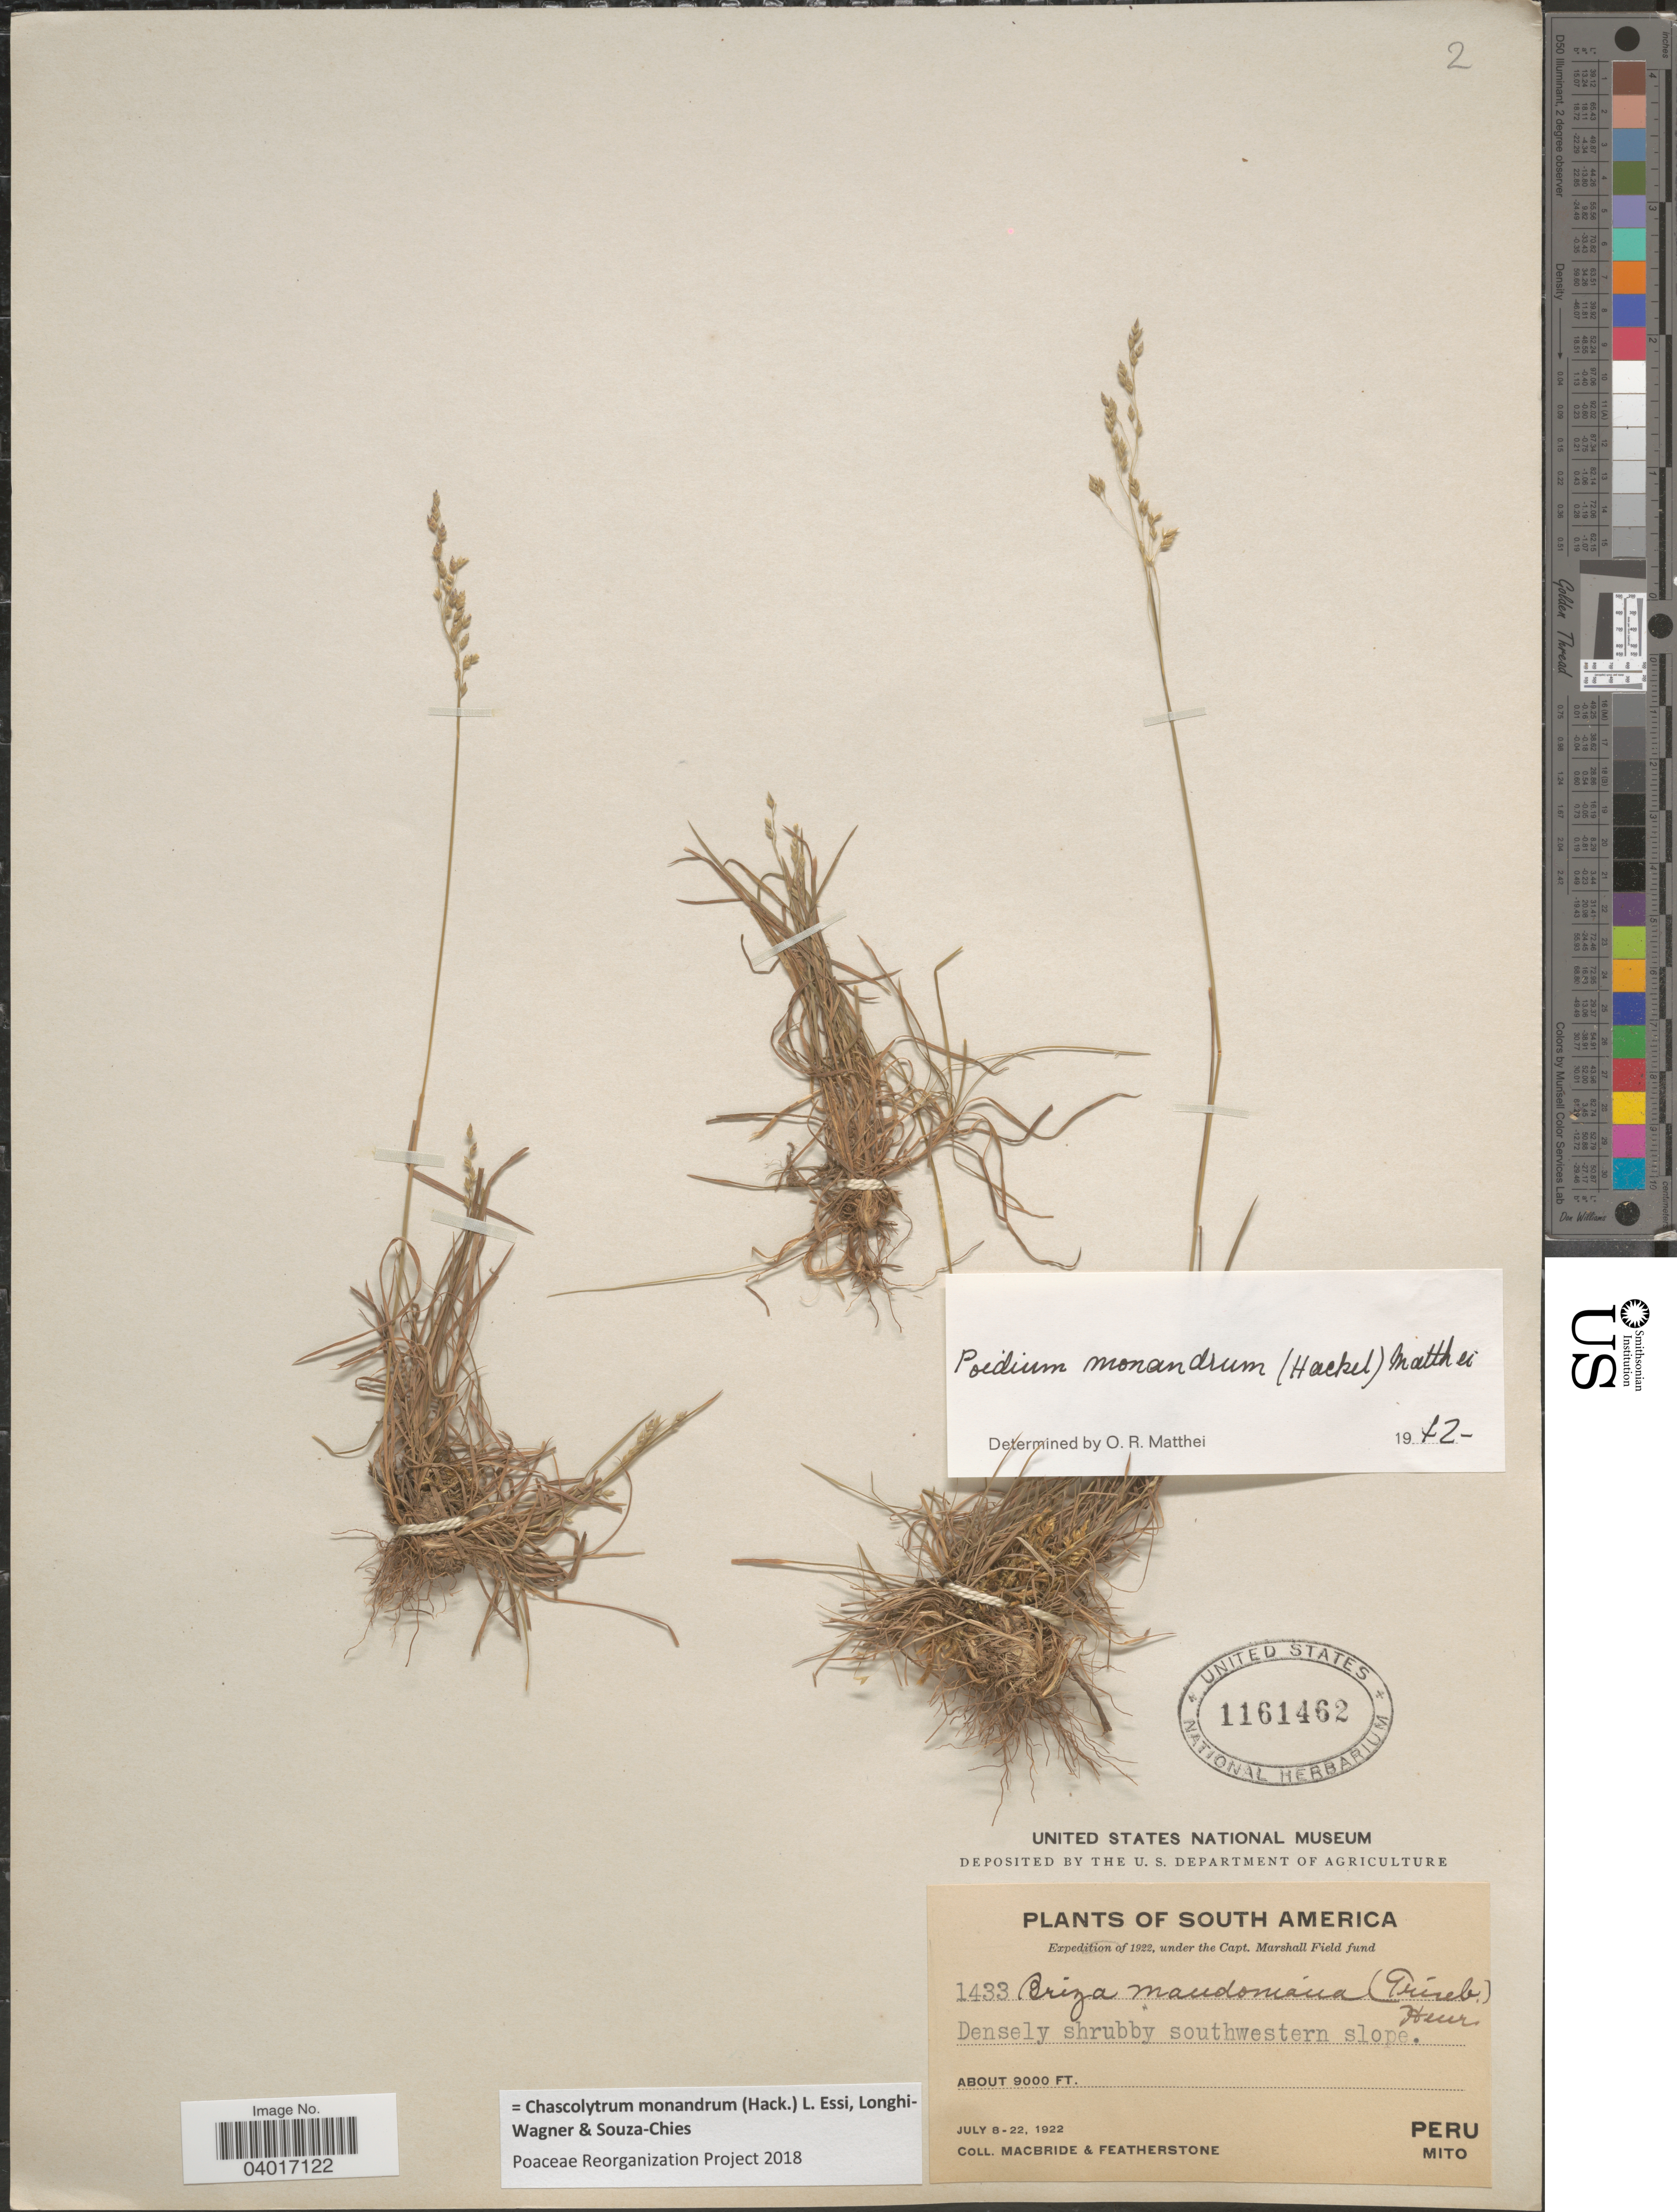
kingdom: Plantae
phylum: Tracheophyta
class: Liliopsida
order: Poales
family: Poaceae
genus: Chascolytrum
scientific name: Chascolytrum monandrum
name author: (Hack.) L. Essi et al.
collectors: Macbride, -- & -. Featherstone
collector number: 1433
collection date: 1922-07-08/1922-07-22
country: Peru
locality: Southwestern slope. Mito.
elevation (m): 2743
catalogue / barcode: US 1161462